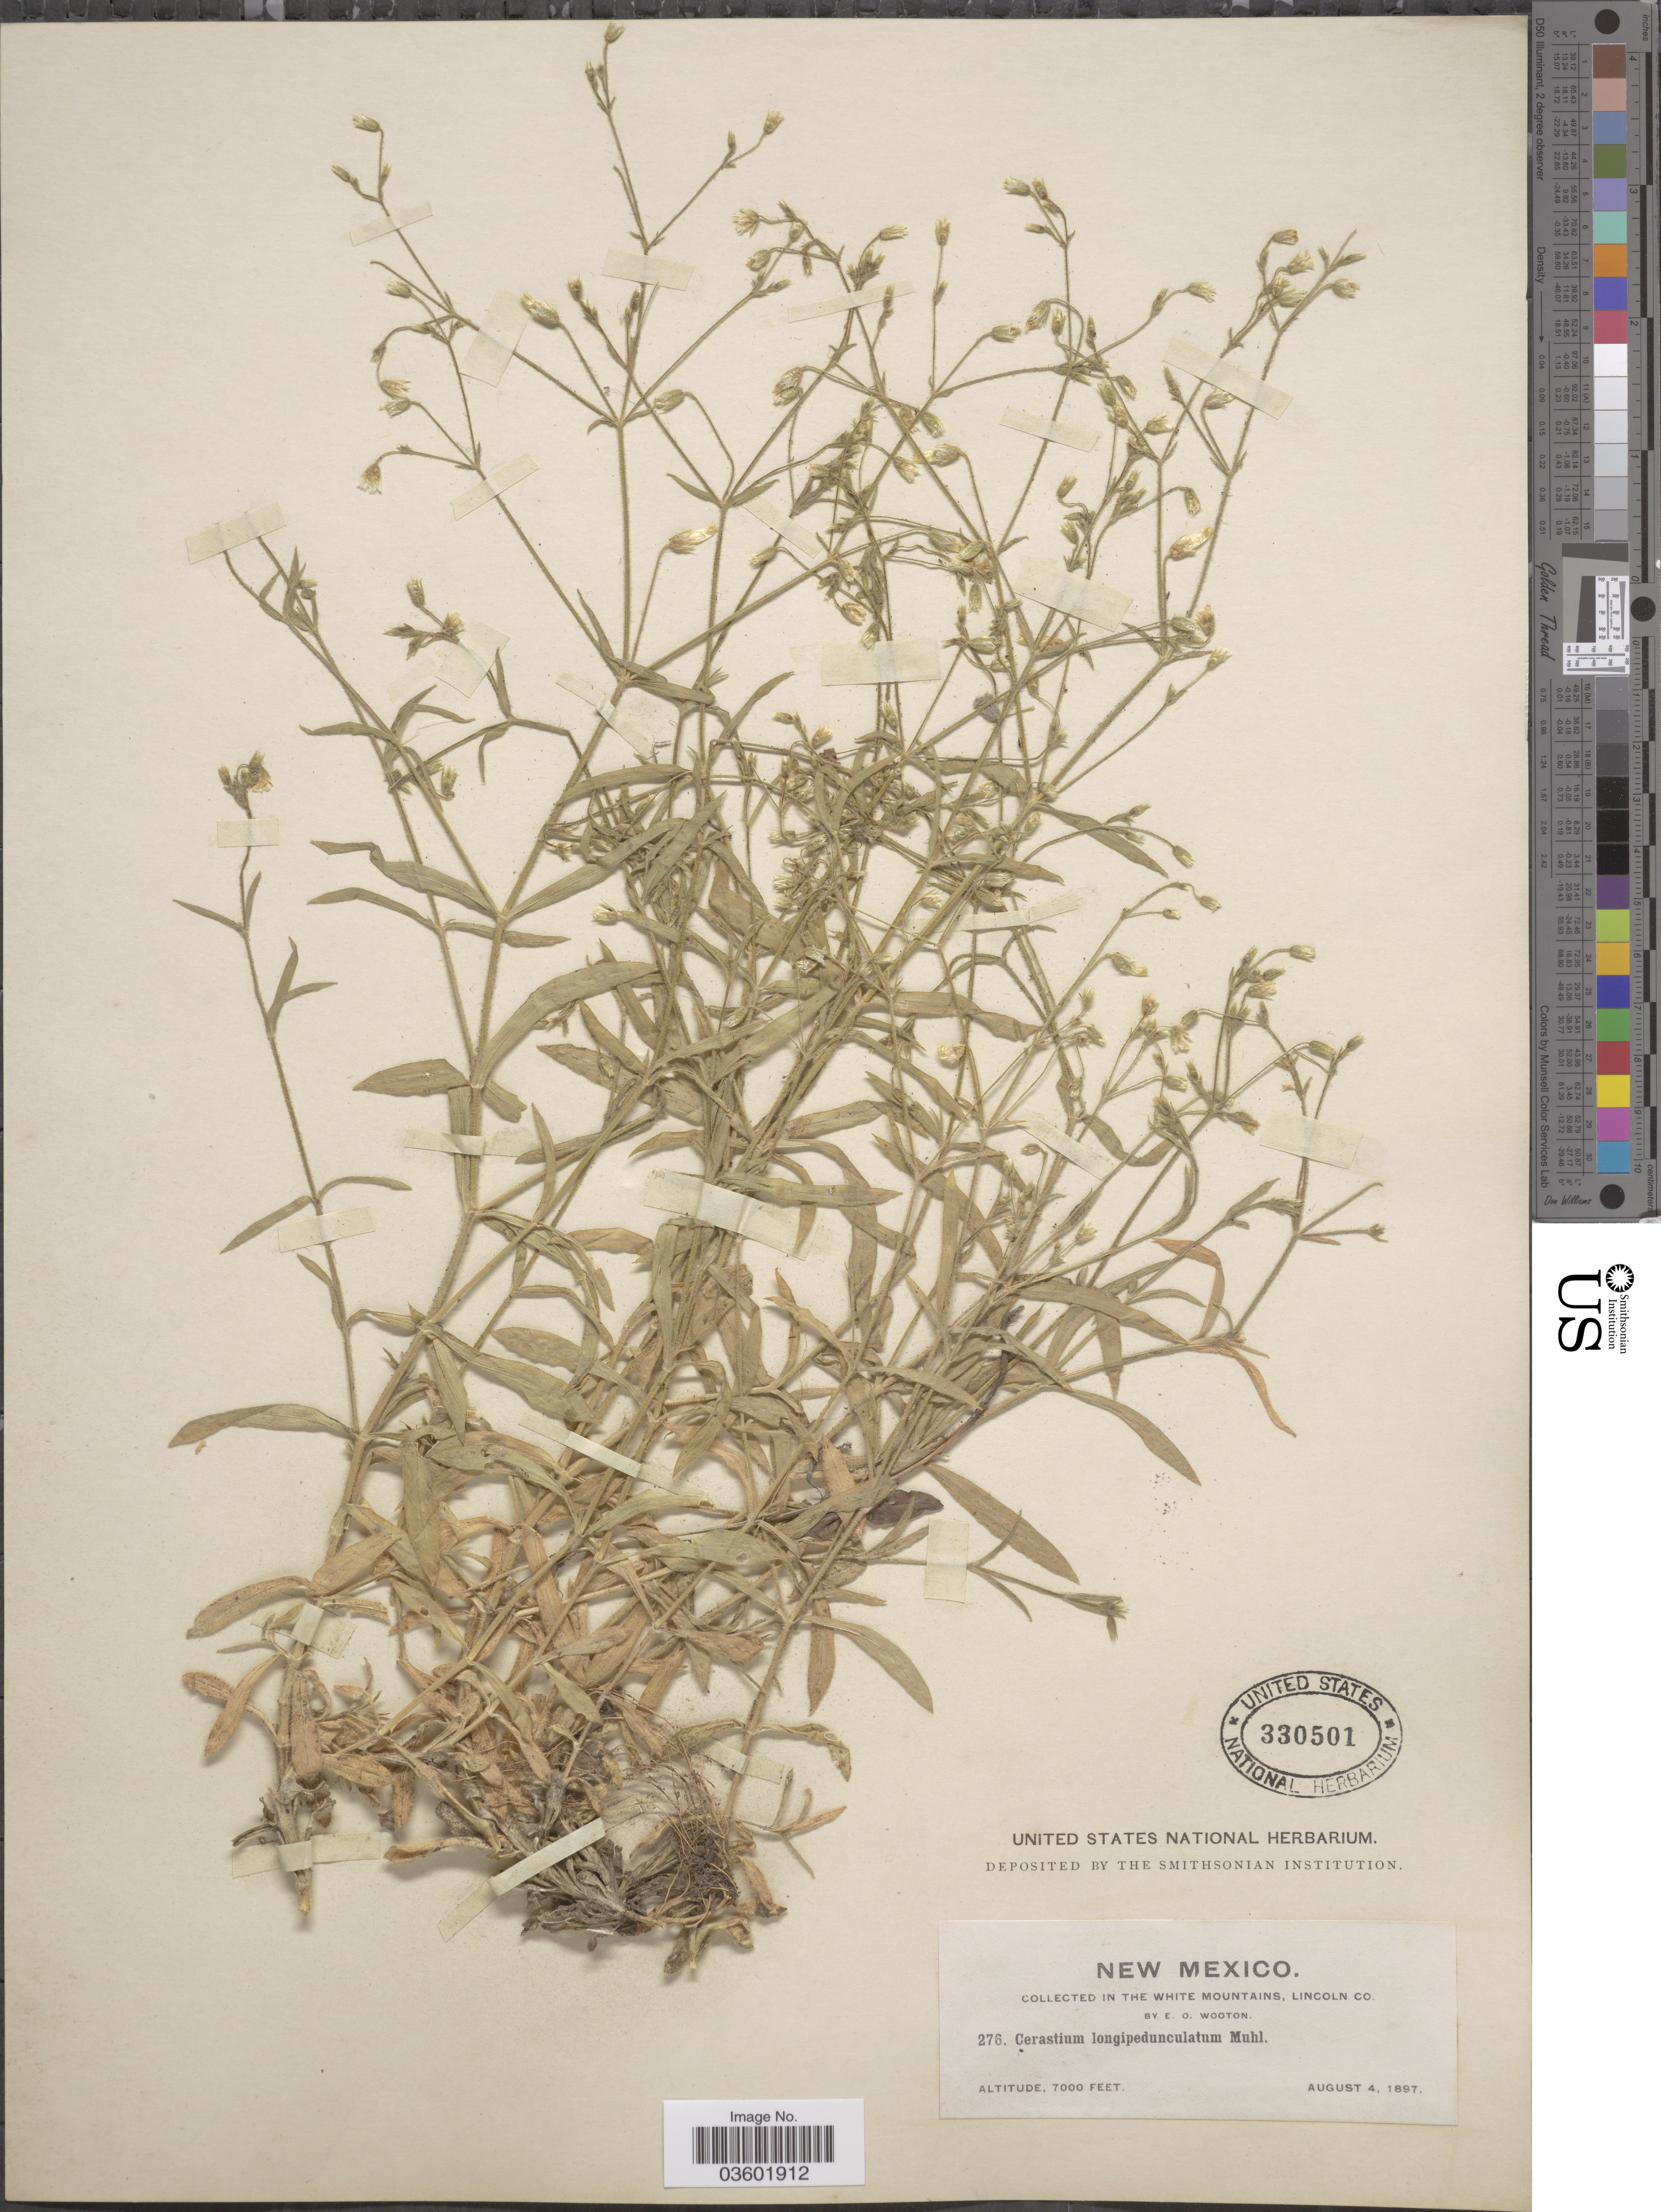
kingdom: Plantae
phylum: Tracheophyta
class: Magnoliopsida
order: Caryophyllales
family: Caryophyllaceae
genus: Cerastium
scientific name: Cerastium nutans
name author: Raf.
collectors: E. O. Wooton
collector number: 276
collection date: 1897-08-04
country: United States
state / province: New Mexico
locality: In the White Mountains, Lincoln Co.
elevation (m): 2134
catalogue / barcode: US 330501